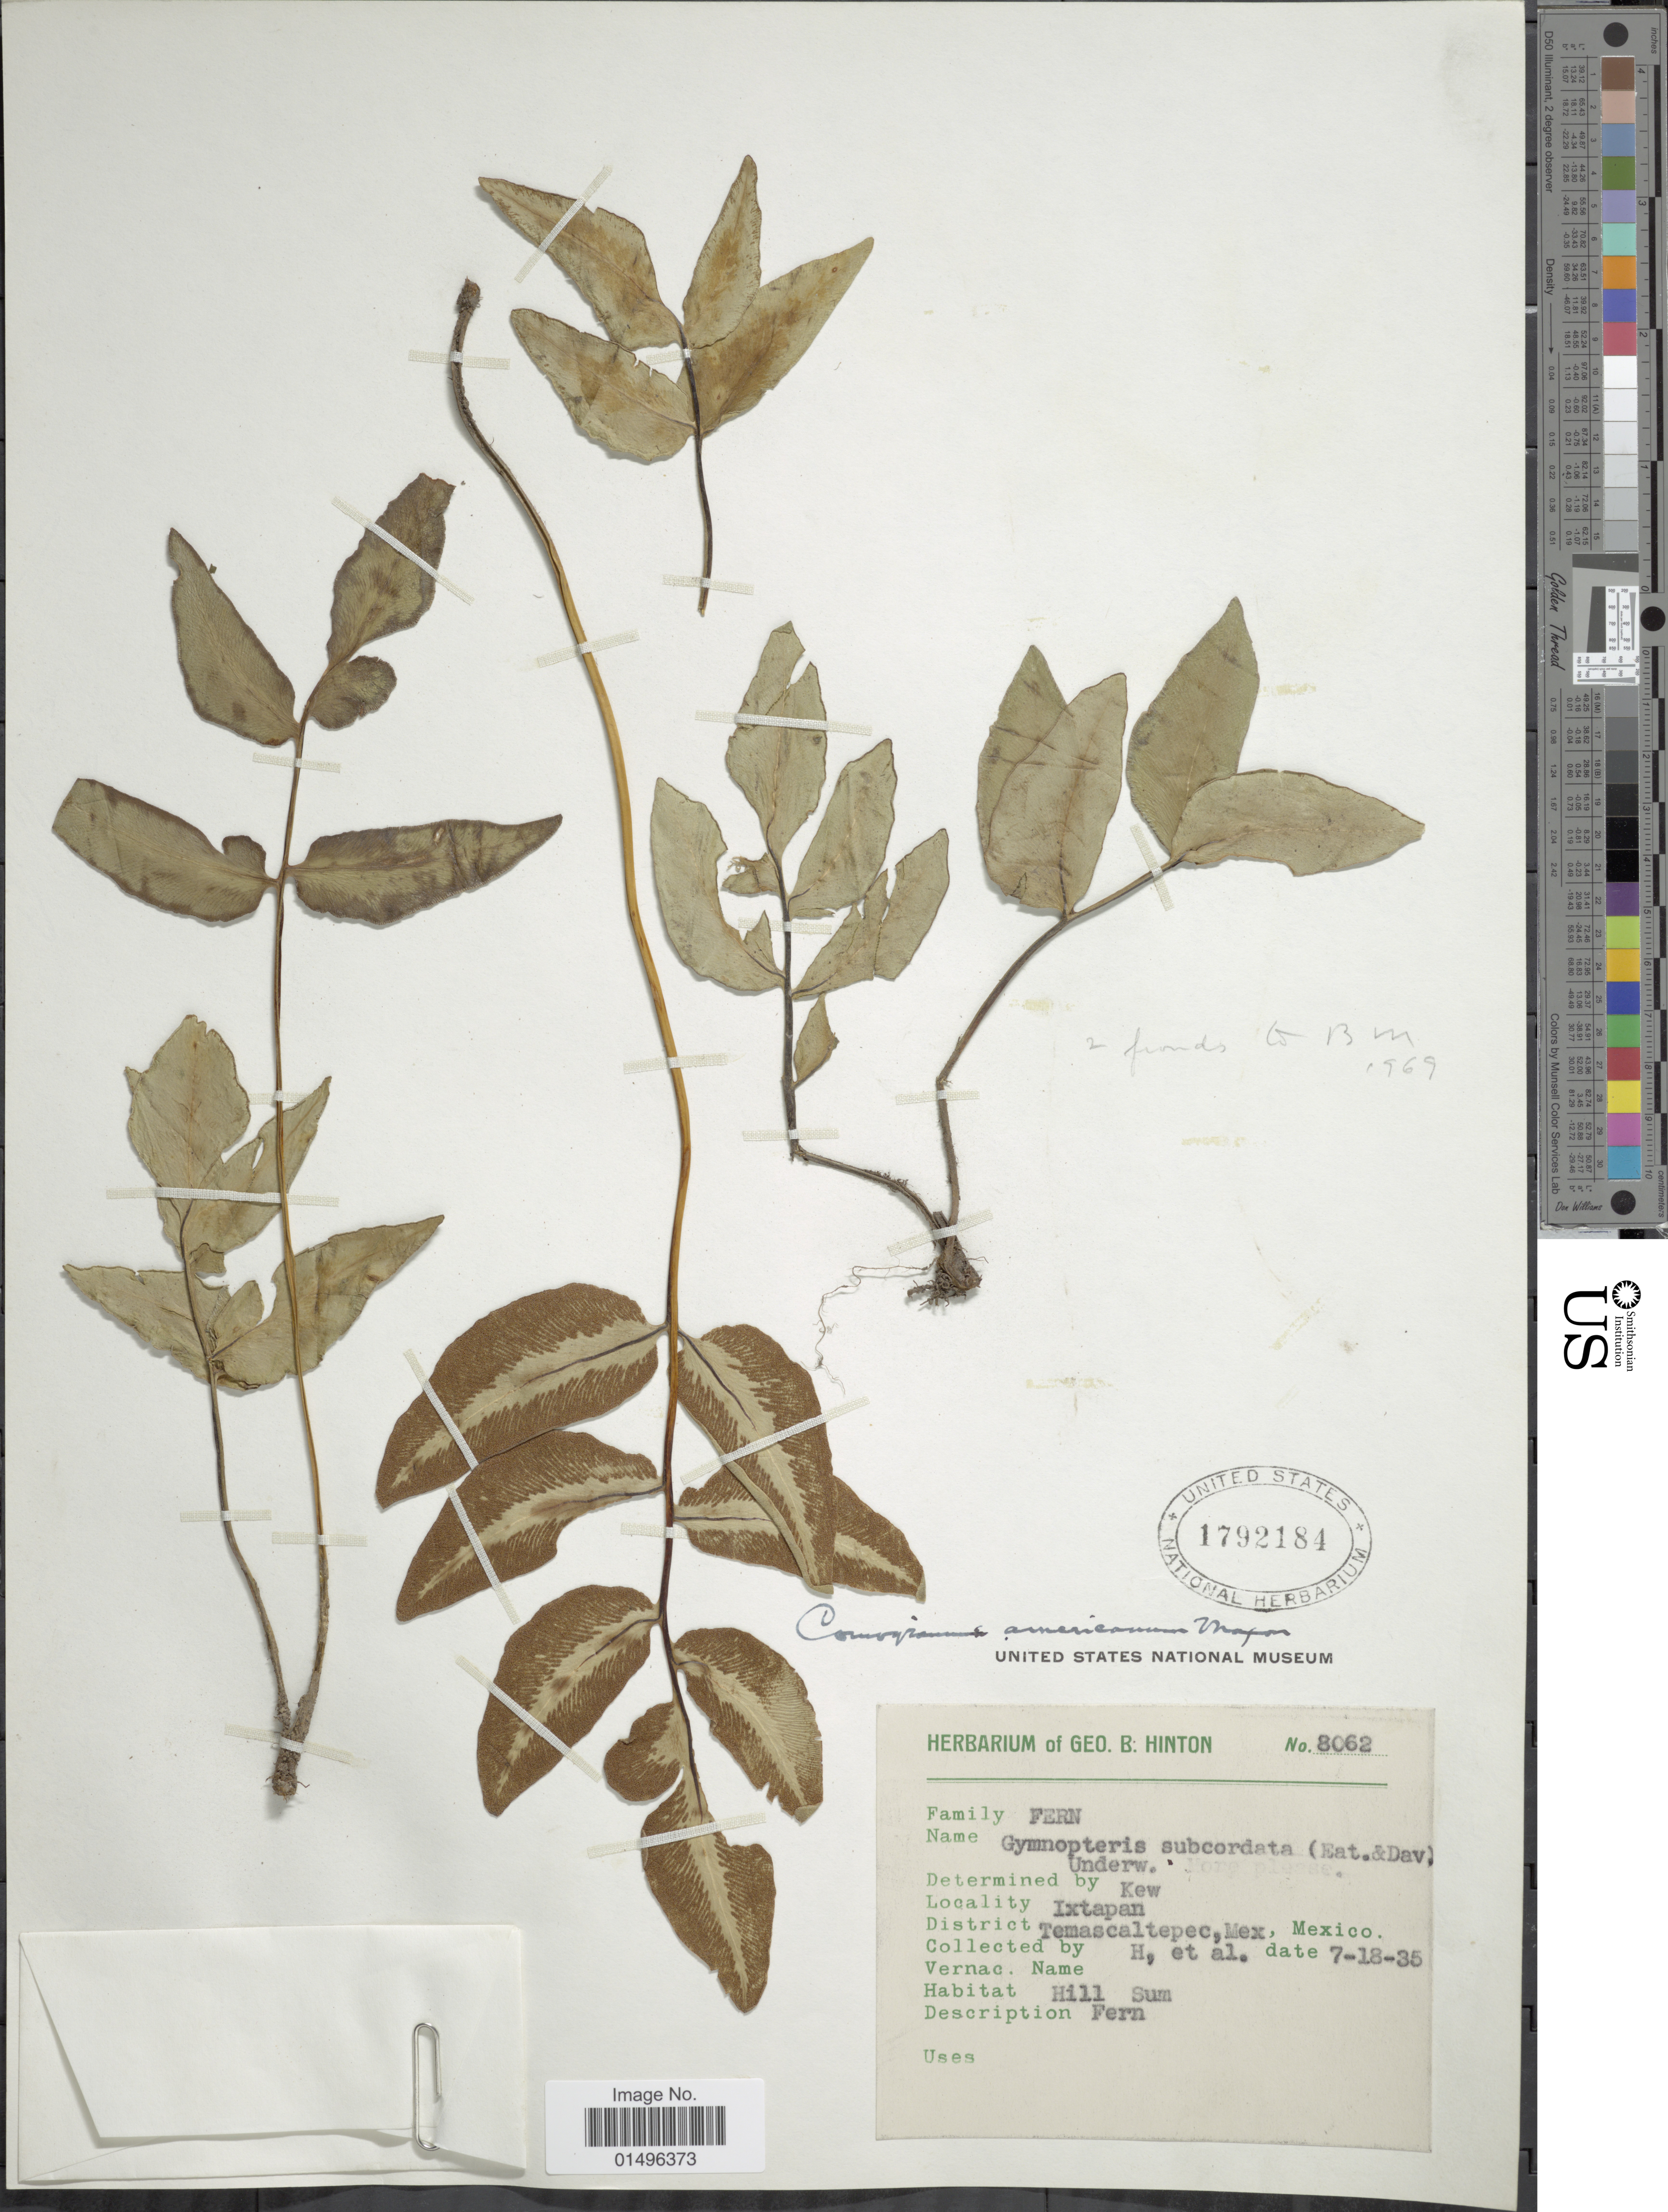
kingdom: Plantae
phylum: Tracheophyta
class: Polypodiopsida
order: Polypodiales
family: Pteridaceae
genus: Hemionitis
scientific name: Hemionitis subcordata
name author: (D.C. Eaton & Davenp.) Mickel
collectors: G. B. Hinton & et al.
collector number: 8062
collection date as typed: Transcribed d/m/y: 18/7/35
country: Mexico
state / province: México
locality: Mexico, Ixtapan, Temascaltepec.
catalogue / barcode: US 1792184